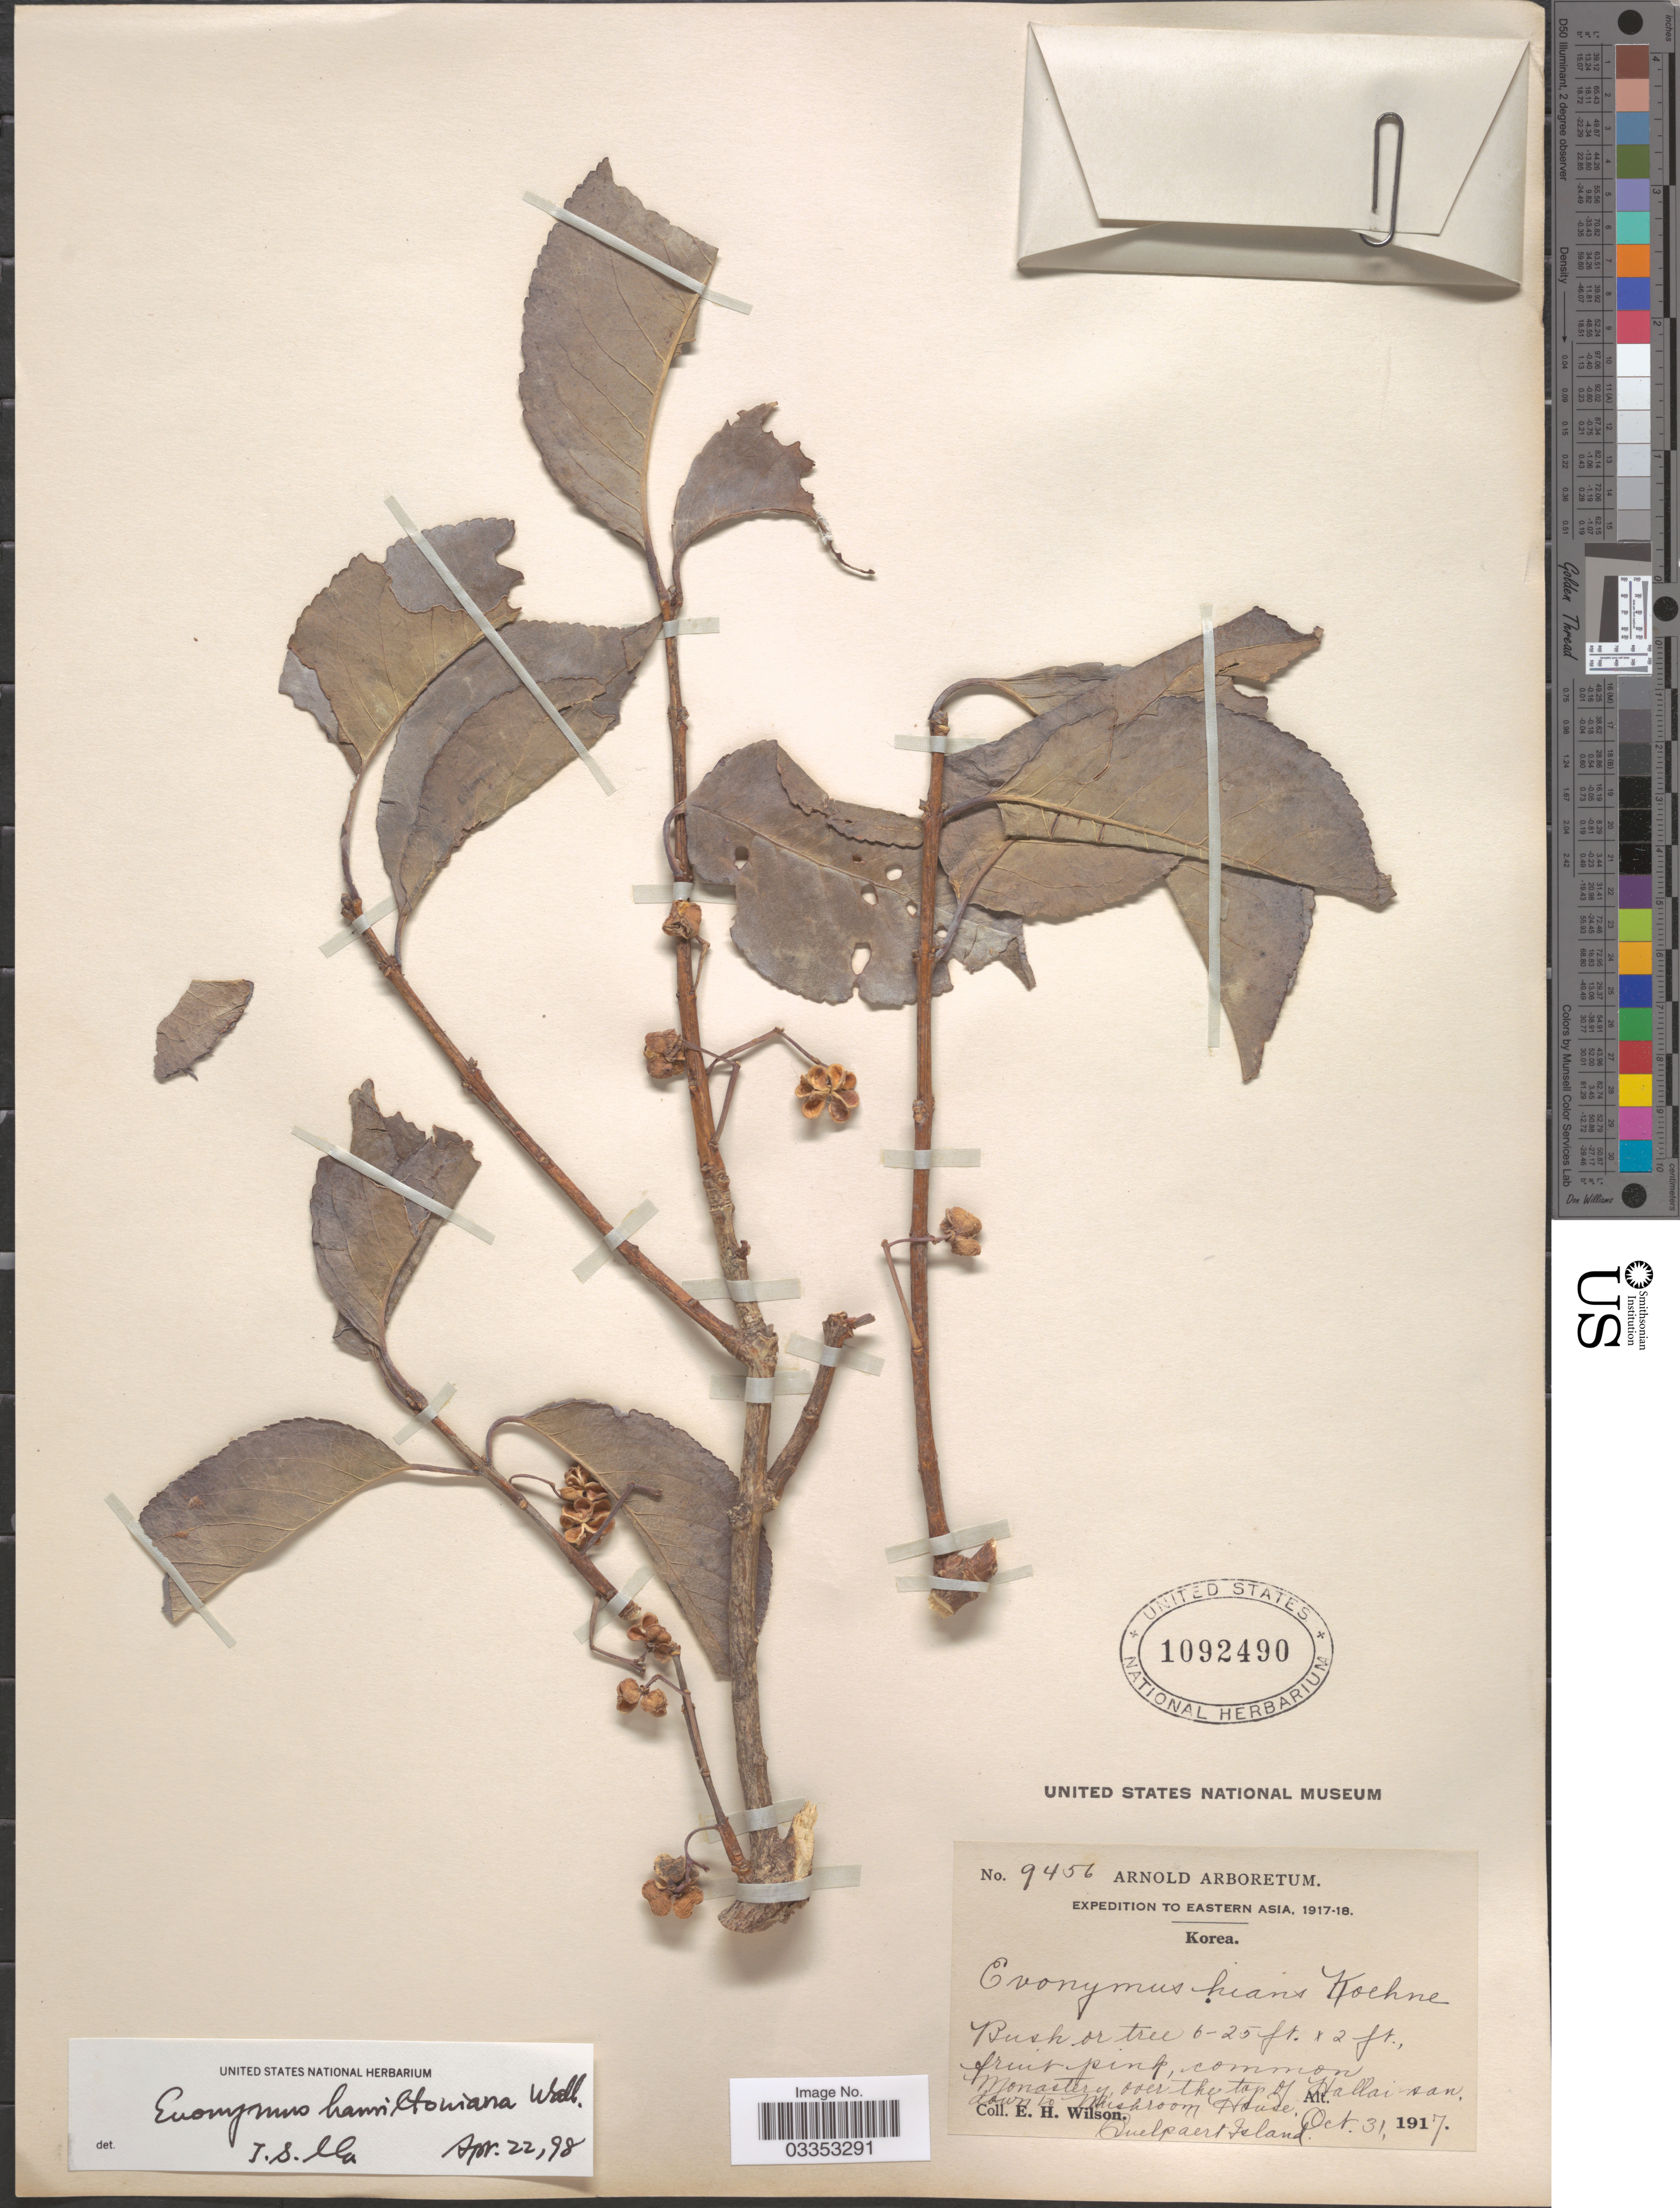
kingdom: Plantae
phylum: Tracheophyta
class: Magnoliopsida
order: Celastrales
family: Celastraceae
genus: Euonymus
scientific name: Euonymus hamiltonianus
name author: Wall.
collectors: E. Wilson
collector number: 9456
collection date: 1917-10-31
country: South Korea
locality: Eastern Asia. Monastery, over the top of Hallai-san down to Mushroom House. Quelpaert Island.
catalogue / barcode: US 1092490